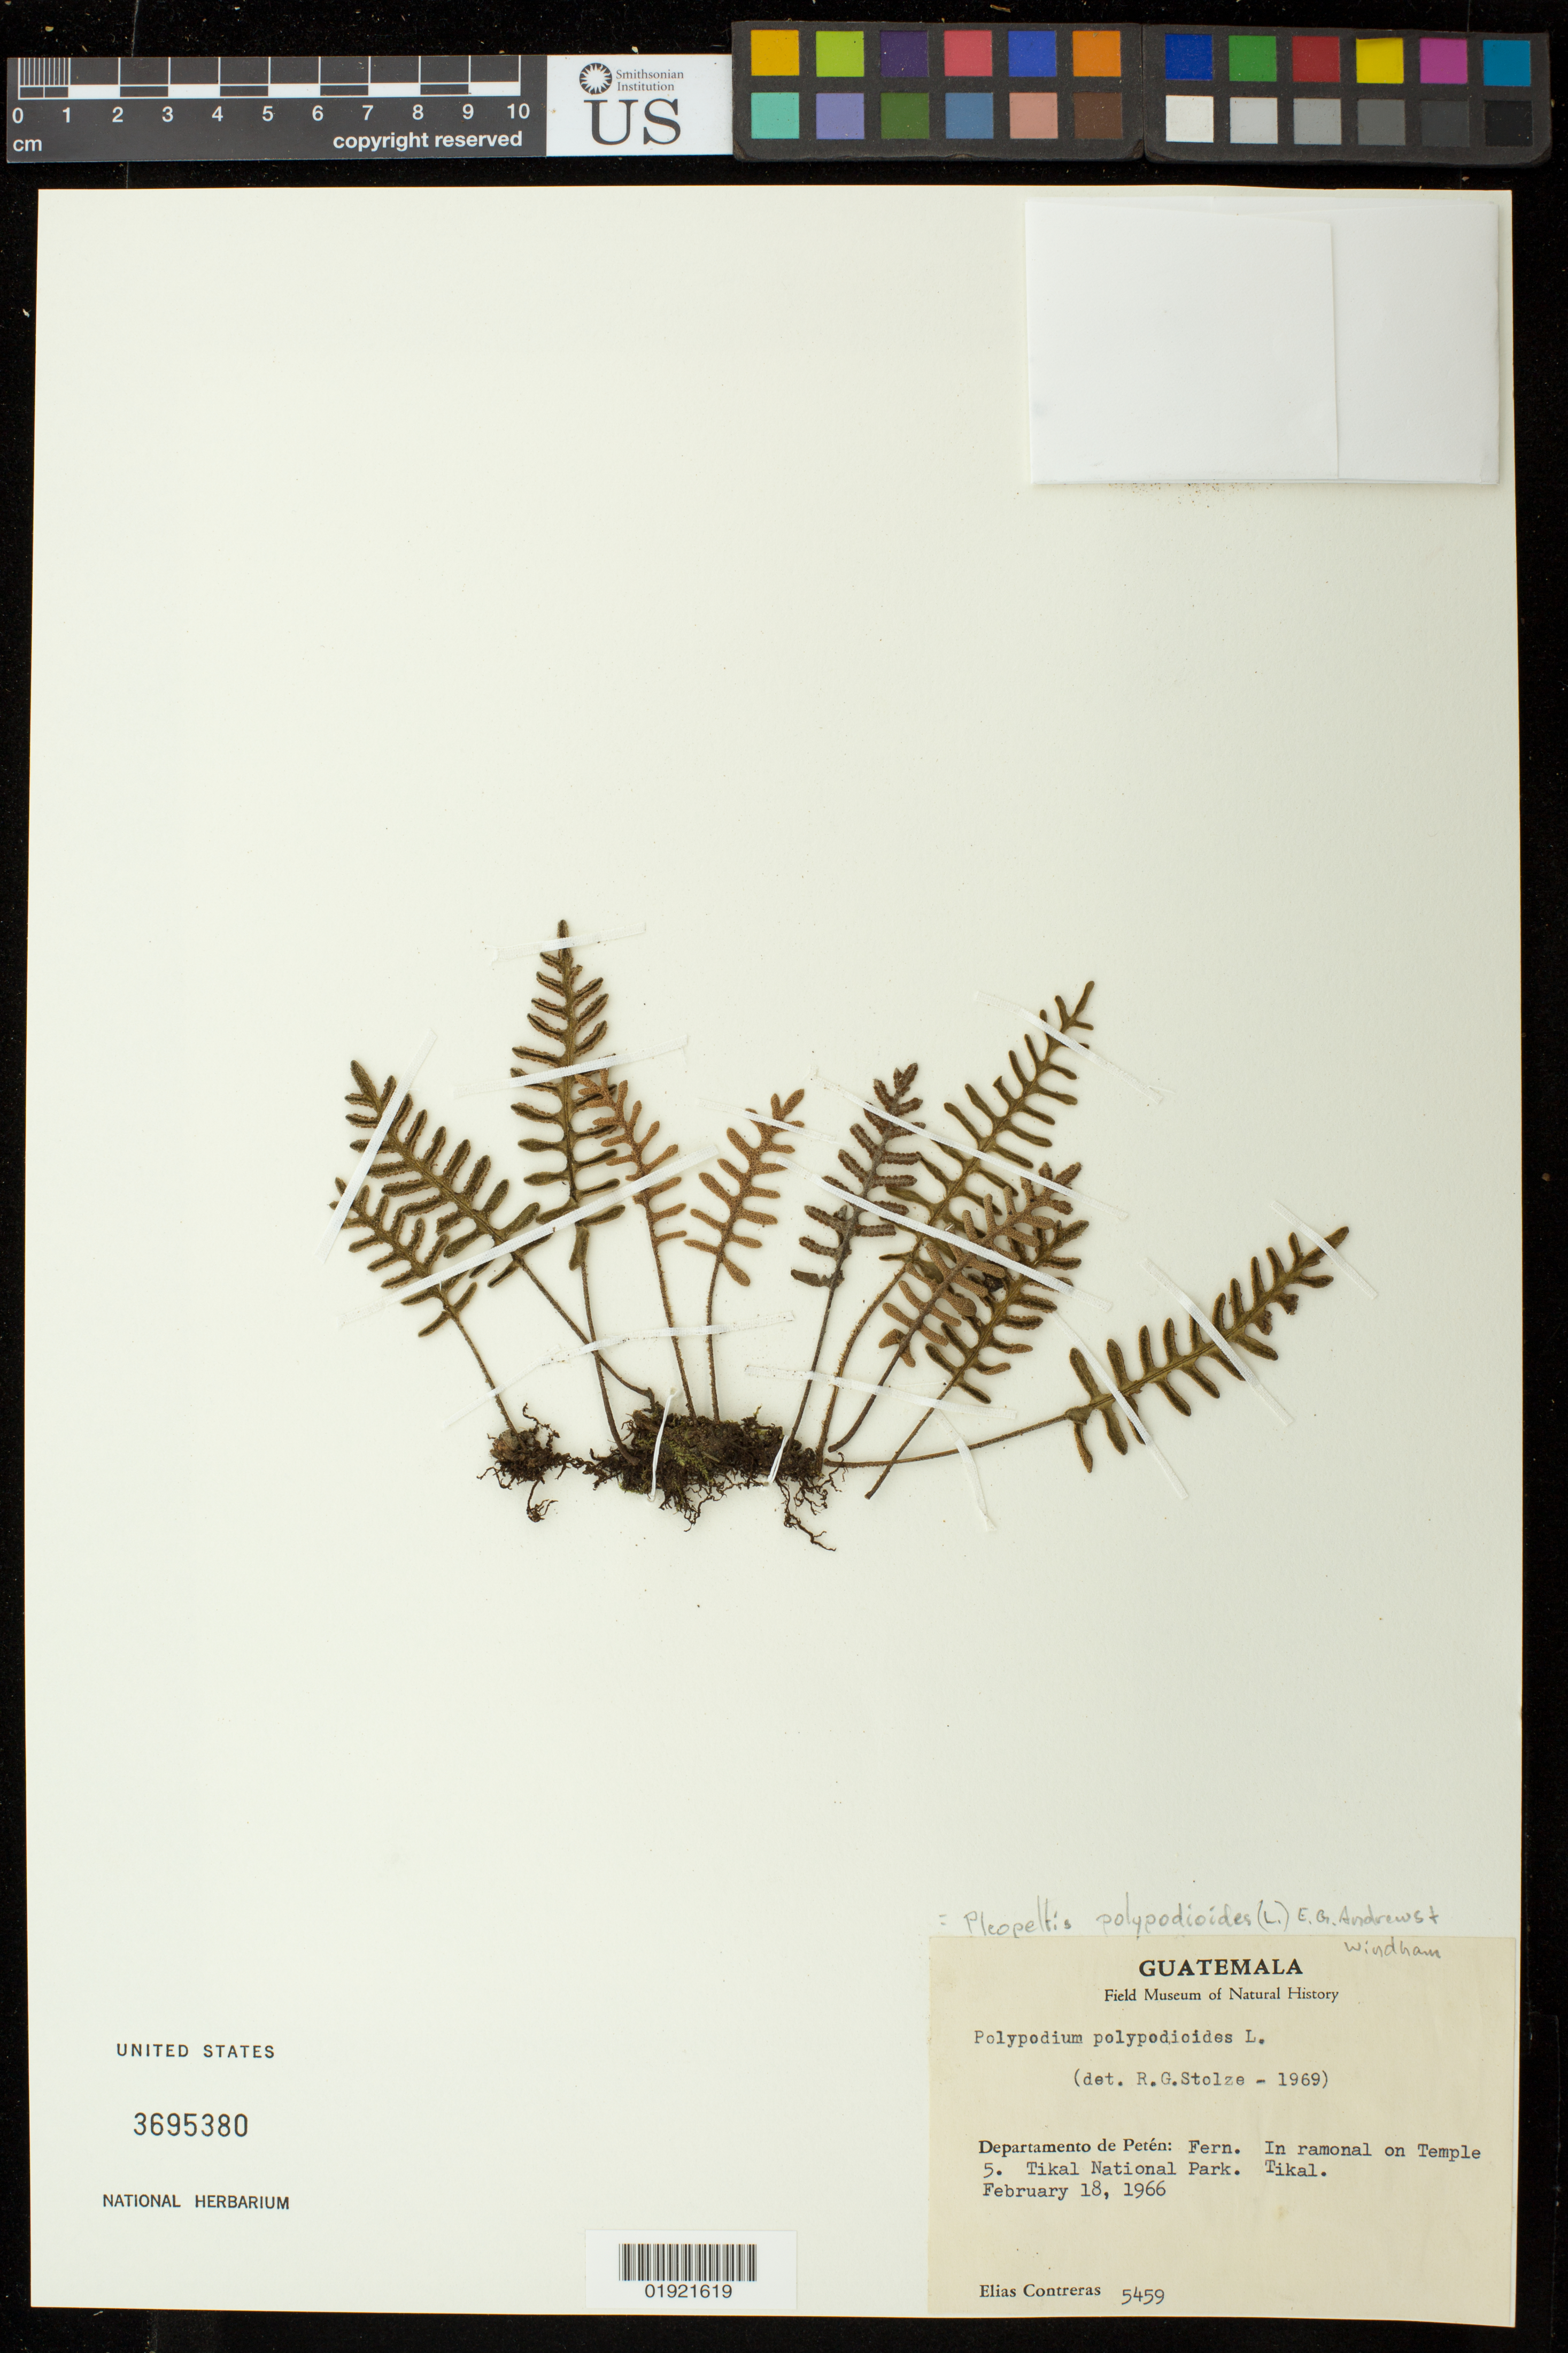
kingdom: Plantae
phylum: Tracheophyta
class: Polypodiopsida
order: Polypodiales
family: Polypodiaceae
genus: Pleopeltis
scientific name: Pleopeltis polypodioides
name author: (L.) E.G. Andrews & Windham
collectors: E. Contreras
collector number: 5459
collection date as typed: February 18, 1966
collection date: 1966-02-18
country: Guatemala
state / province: El Petén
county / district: Flores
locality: In ramonal on Temple 5. Tikal National Park. Tikal.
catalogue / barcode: US 3695380